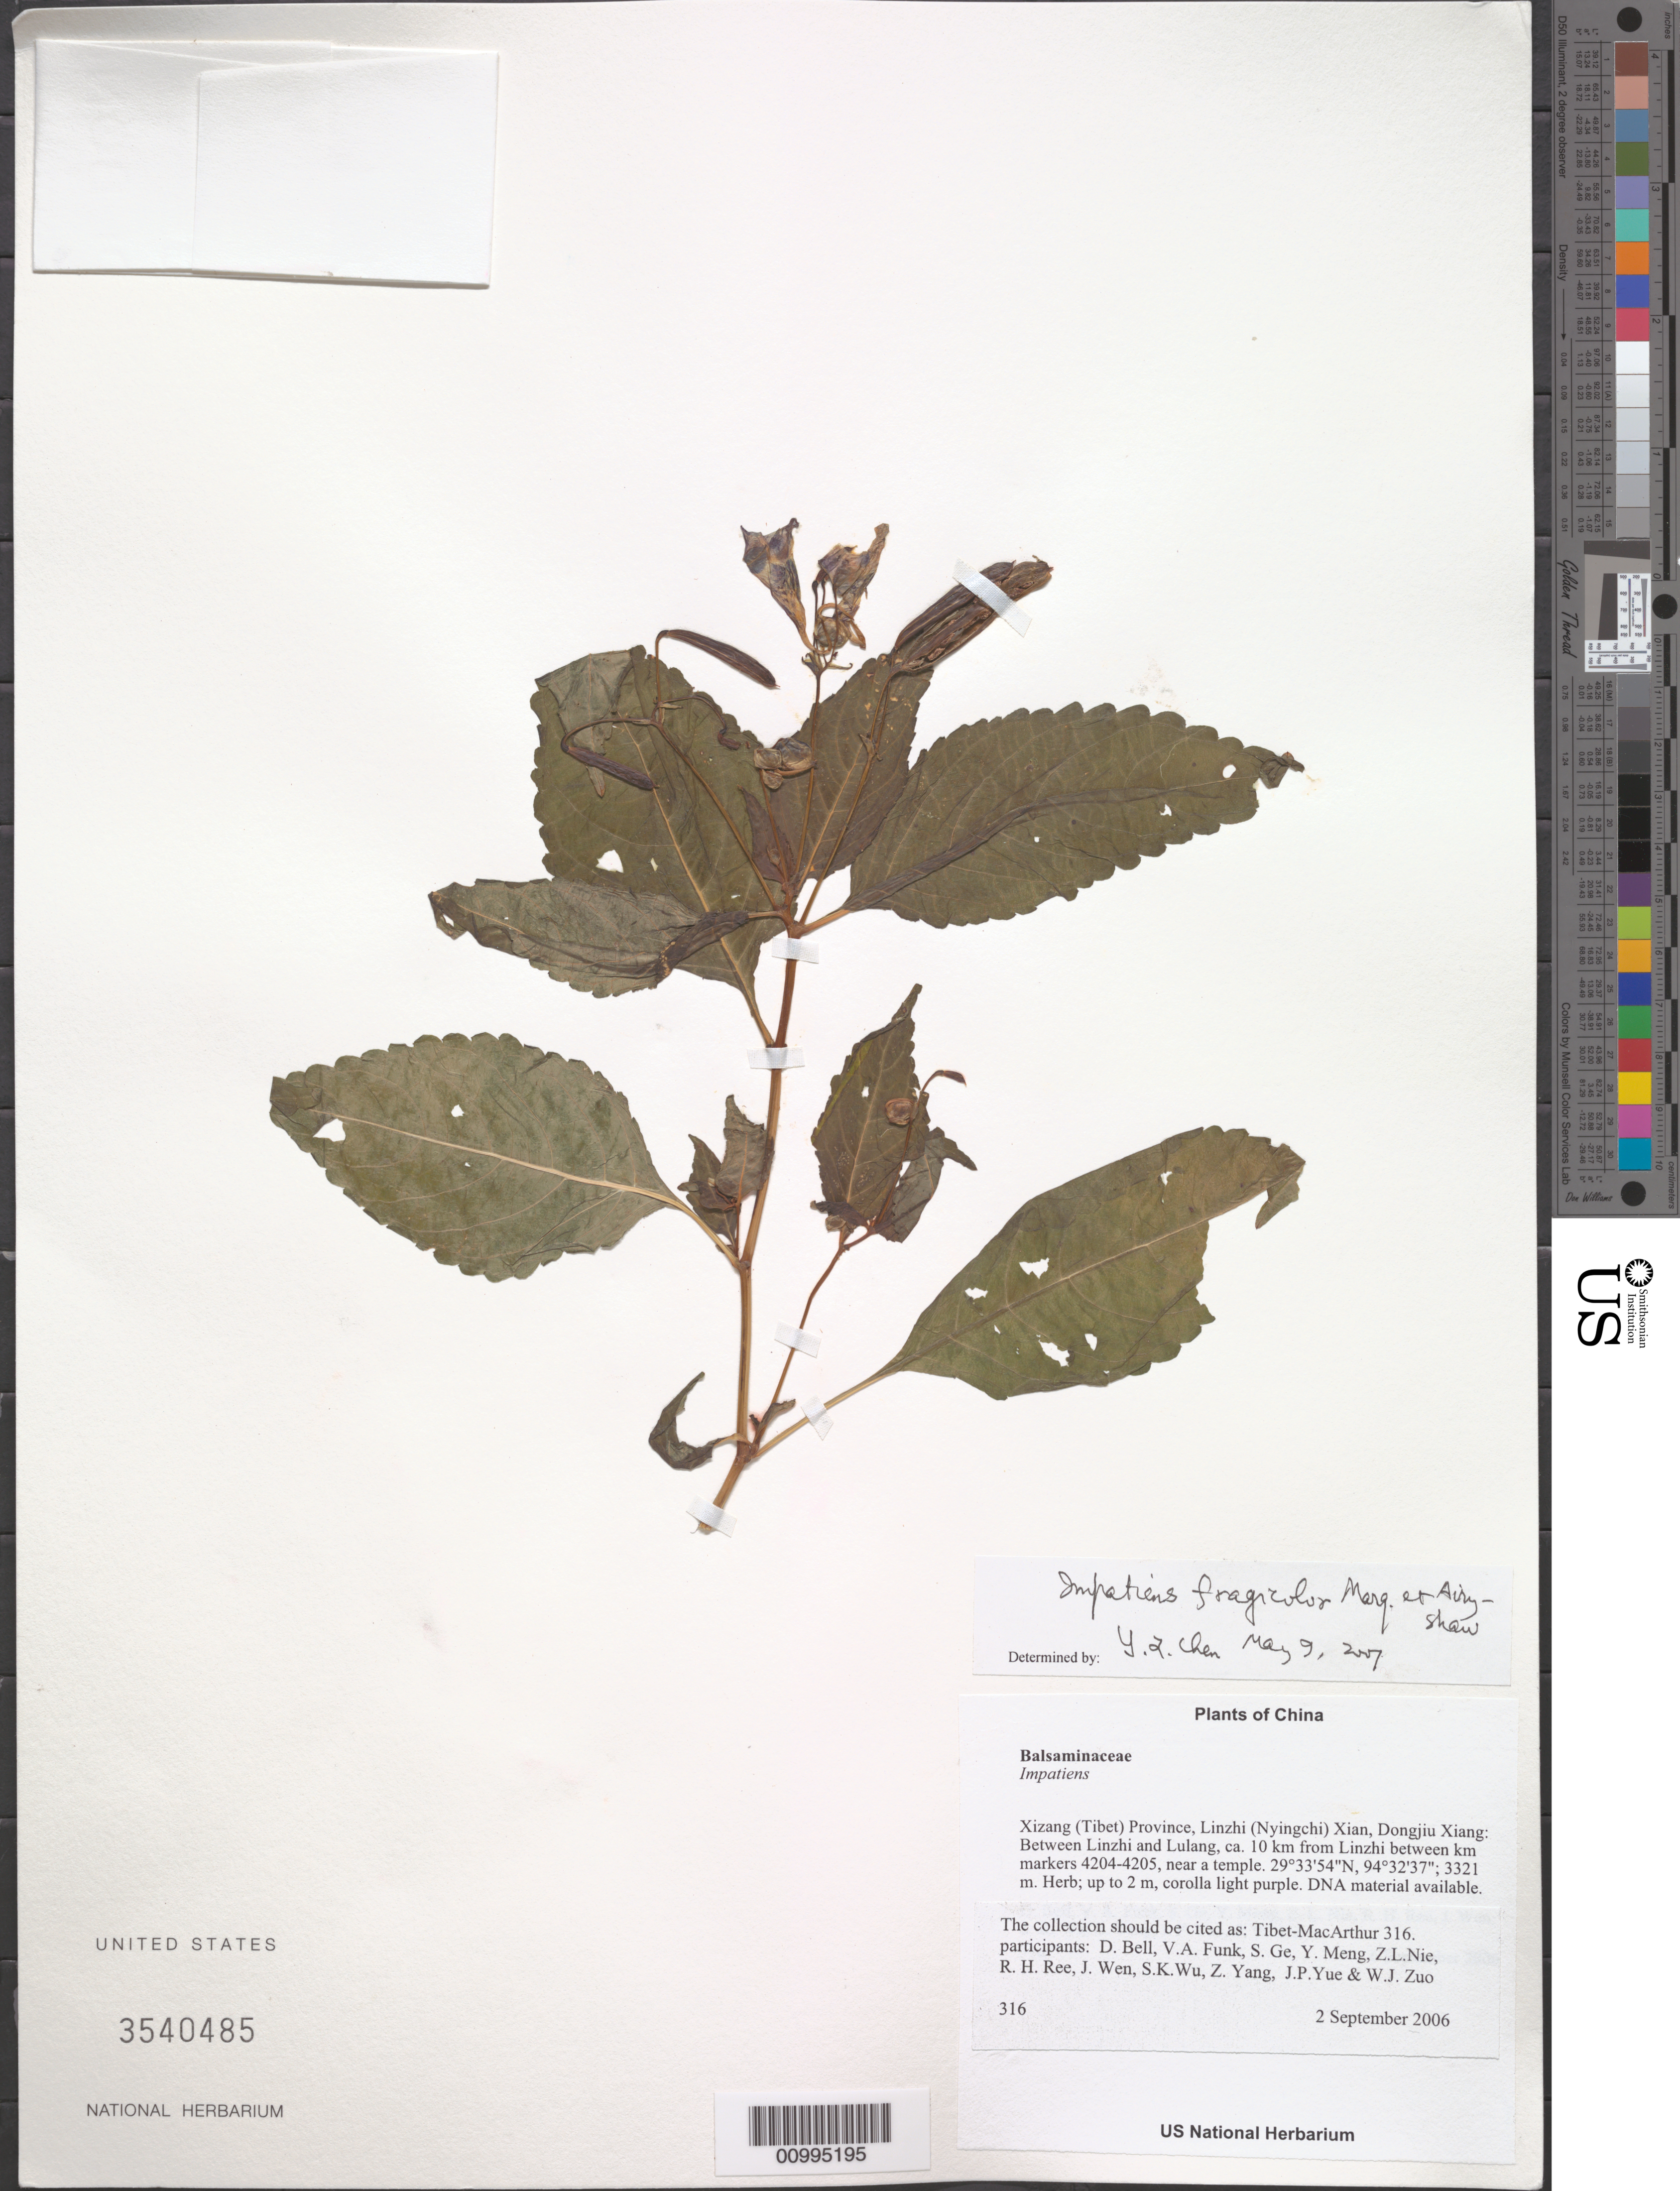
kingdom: Plantae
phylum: Tracheophyta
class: Magnoliopsida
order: Ericales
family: Balsaminaceae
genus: Impatiens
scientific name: Impatiens fragicolor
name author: C. Marquand & Airy Shaw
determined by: Yilin Chen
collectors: Tibet-MacArthur, D. A. Bell, V. Funk, S. Ge, Y. Meng, Z. Nie, R. Ree, J. Wen, S. K. Wu, Z. Yang, J. Yue & W. Zuo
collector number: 316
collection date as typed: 06 Sep 2006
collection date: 2006-09-06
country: China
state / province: Xizang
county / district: Linzhi (Nyingchi) Xian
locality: Dongjiu Xiang. Between Linzhi and Lulang, ca. 10 km from Linzhi between km markers 4204-4205, near a temple.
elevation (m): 3321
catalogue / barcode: US 3540485